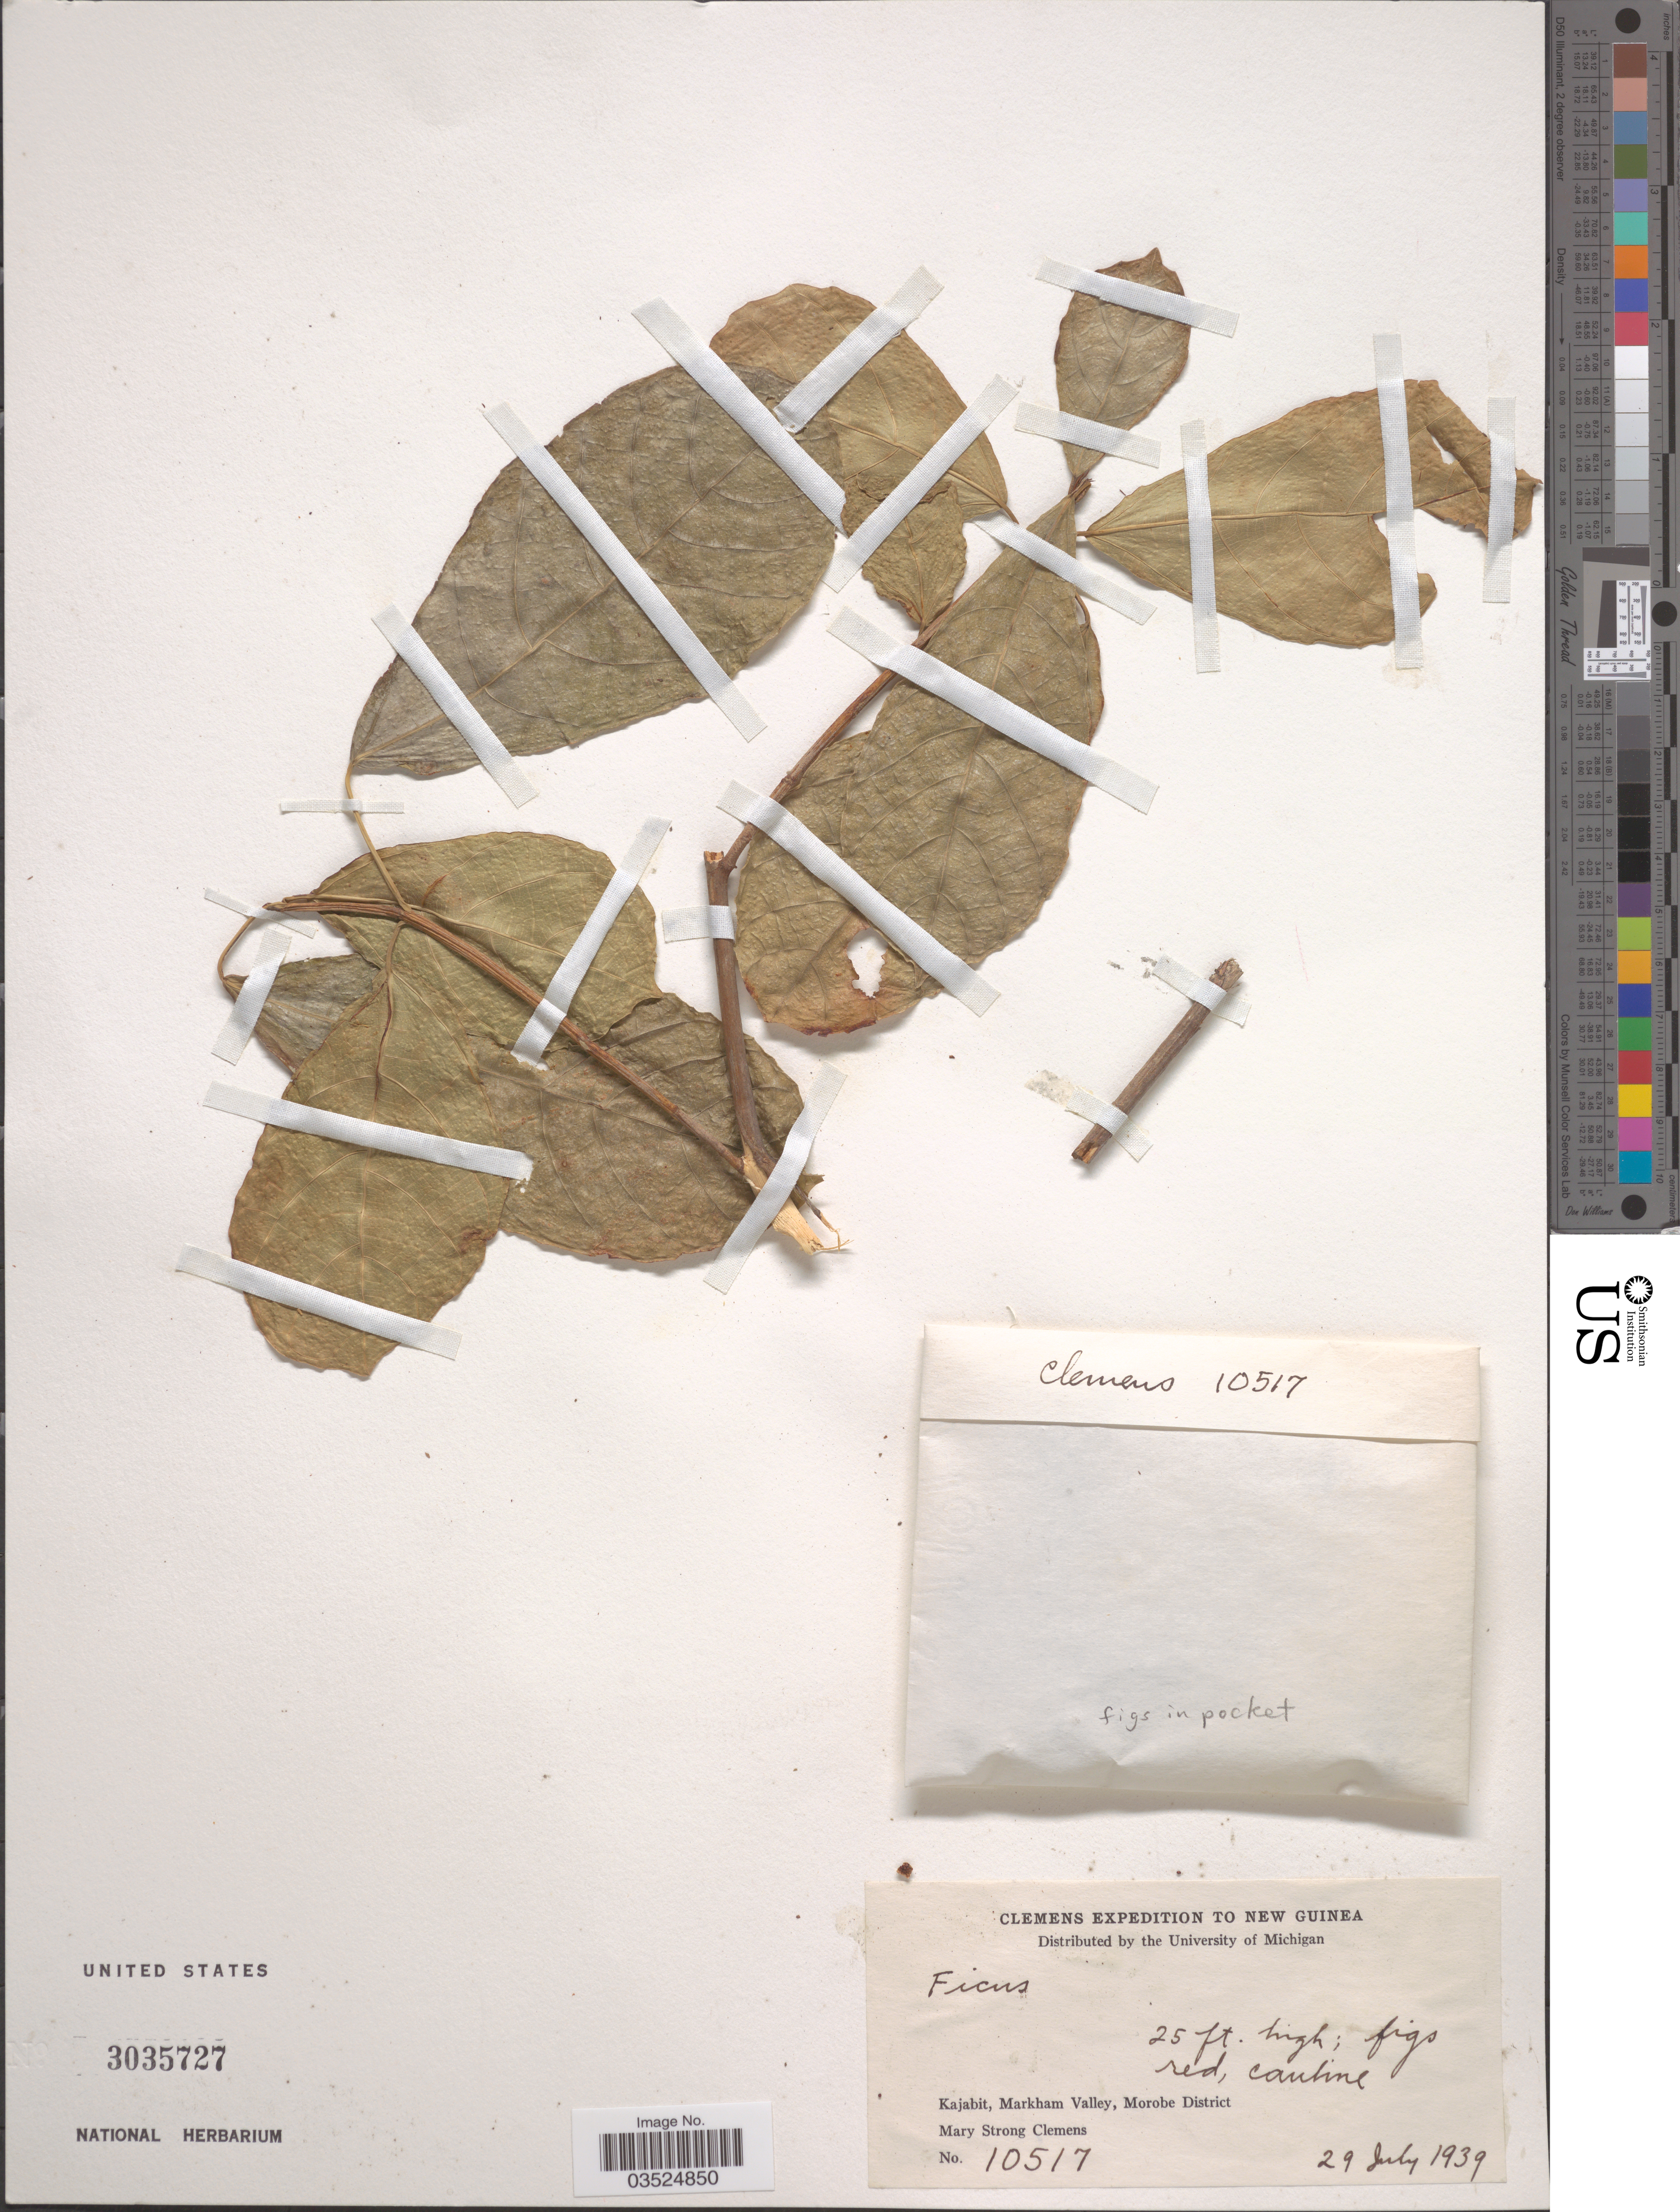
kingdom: Plantae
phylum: Tracheophyta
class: Magnoliopsida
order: Rosales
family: Moraceae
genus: Ficus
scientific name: Ficus sp.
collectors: M. S. Clemens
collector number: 10517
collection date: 1939-07-29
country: Papua New Guinea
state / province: Morobe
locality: New Guinea. Kajabit, Markham Valley, Morobe District.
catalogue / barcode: US 3035727